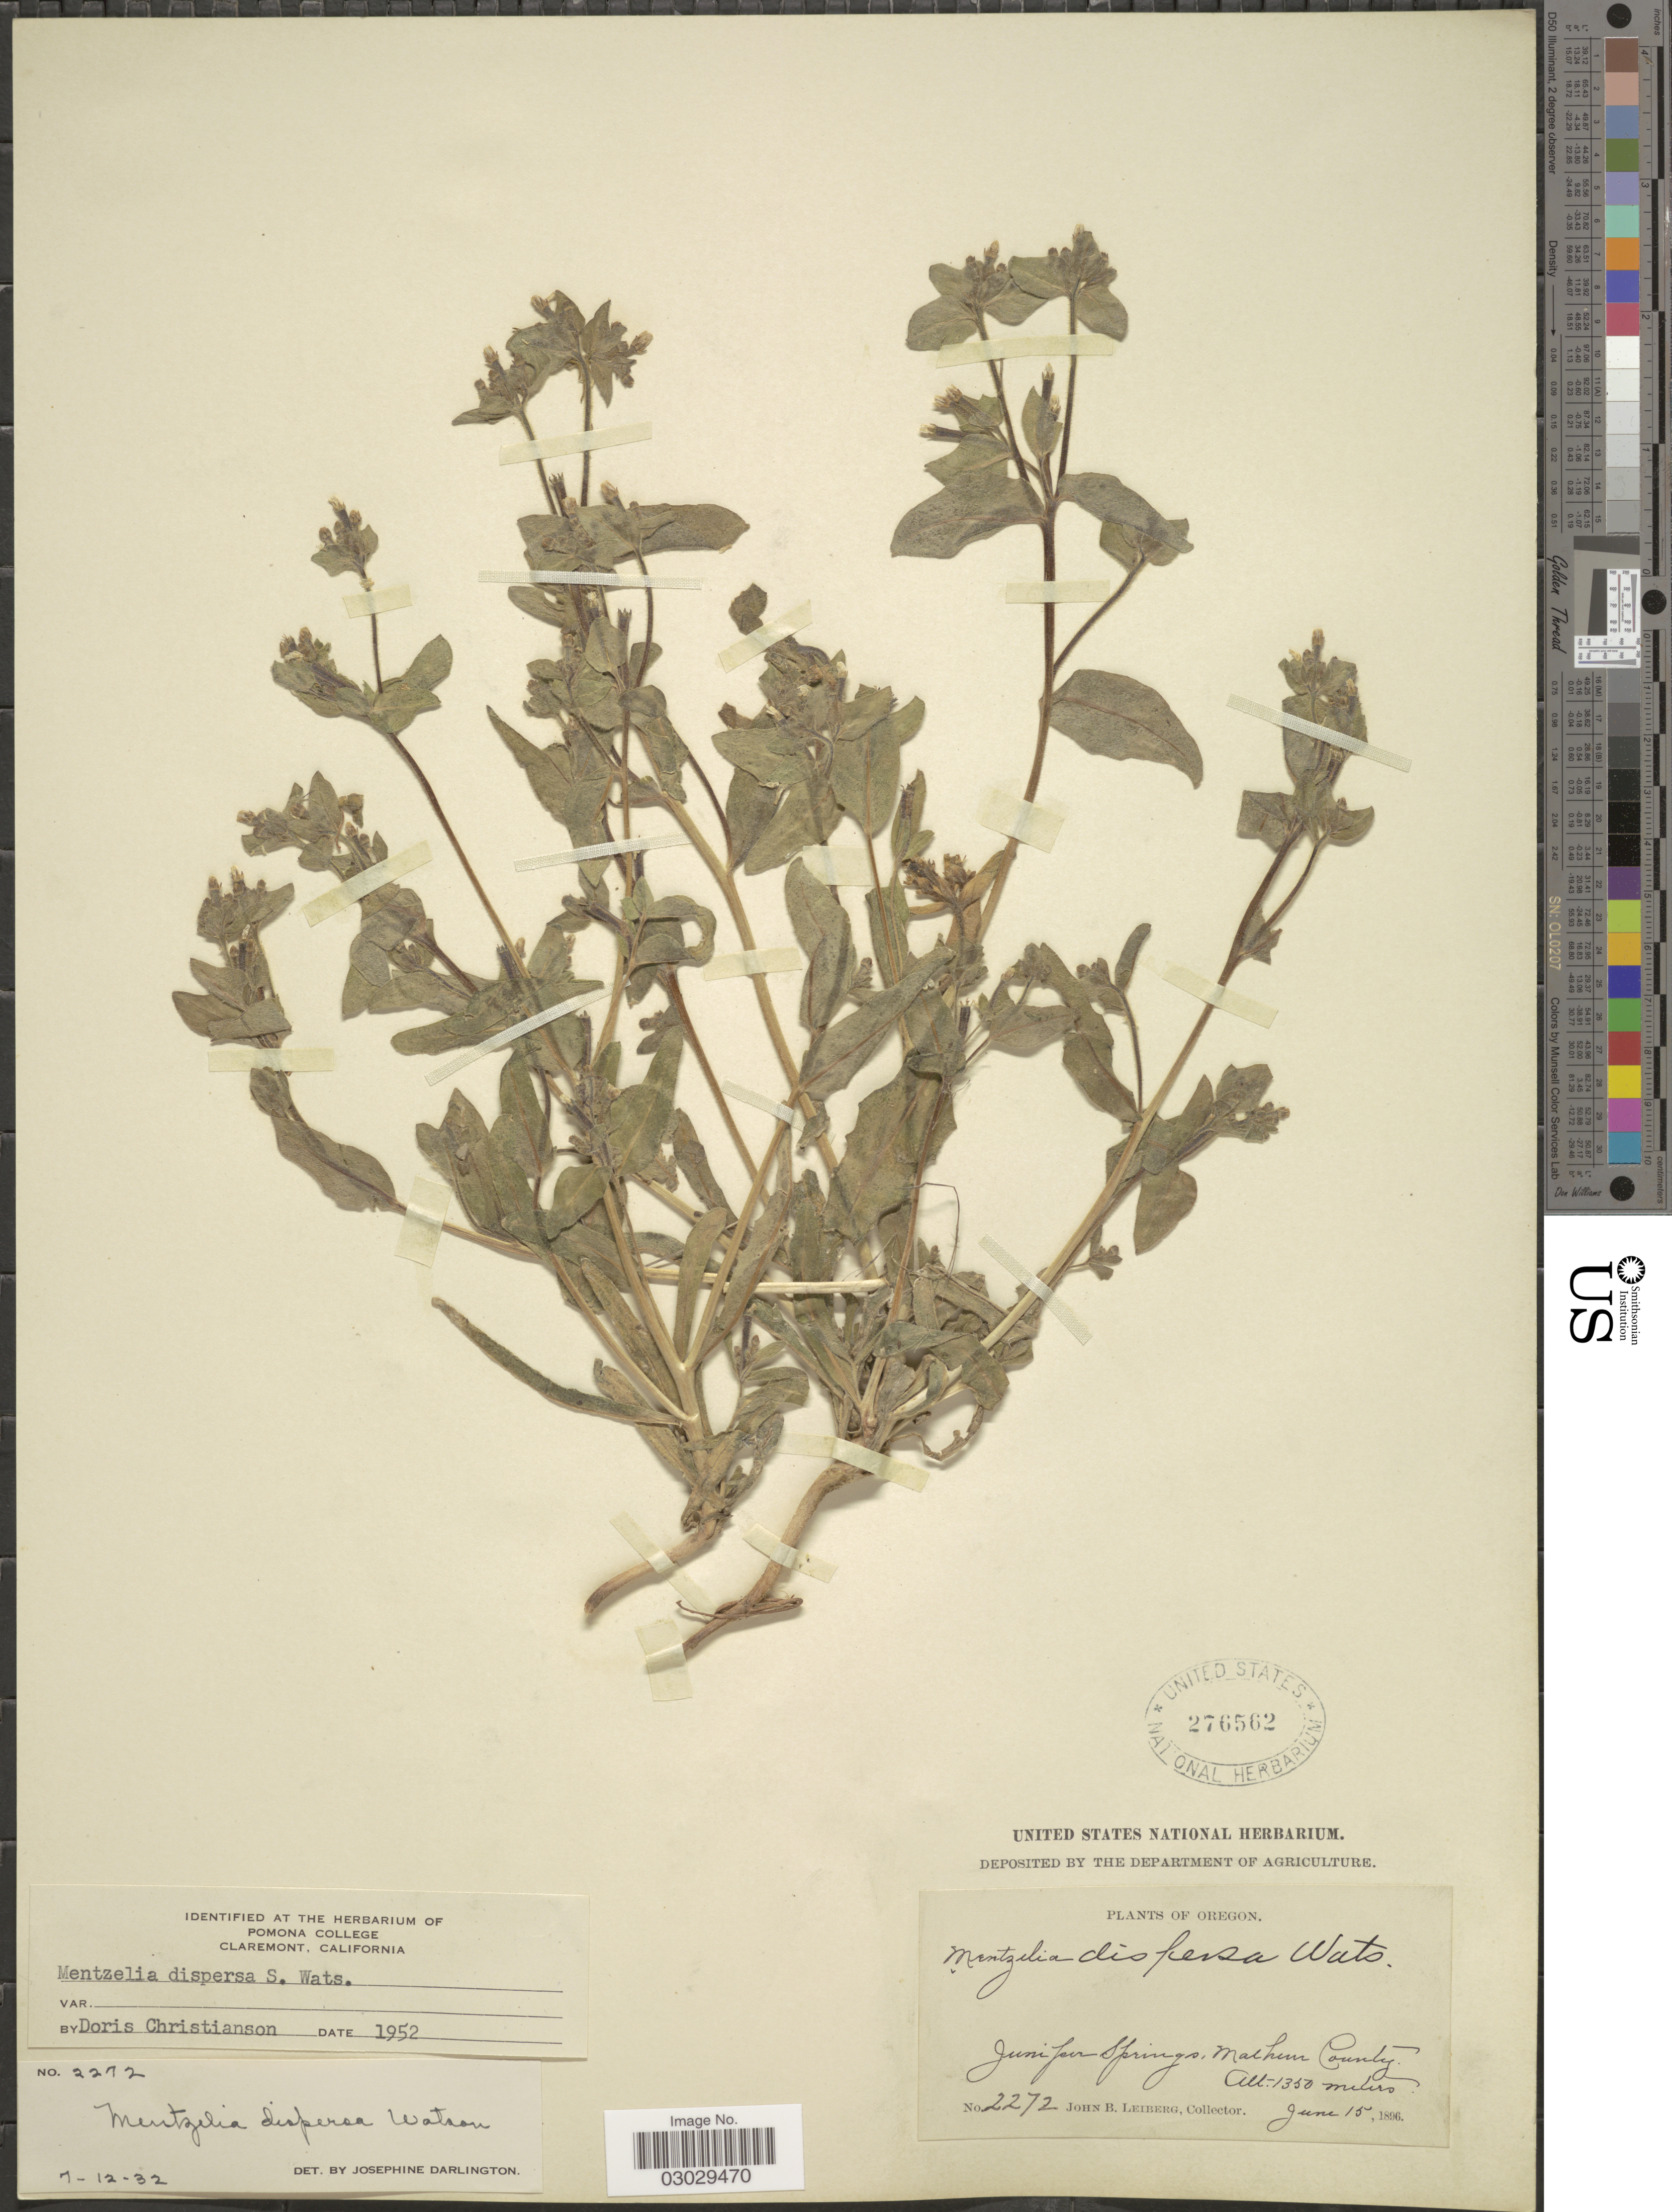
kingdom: Plantae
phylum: Tracheophyta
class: Magnoliopsida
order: Cornales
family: Loasaceae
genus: Mentzelia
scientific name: Mentzelia dispersa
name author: S. Watson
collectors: J. Leiberg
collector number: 2272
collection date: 1896-06-15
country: United States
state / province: Oregon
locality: Junier Springs, Malheur County.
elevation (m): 1350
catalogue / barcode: US 276562